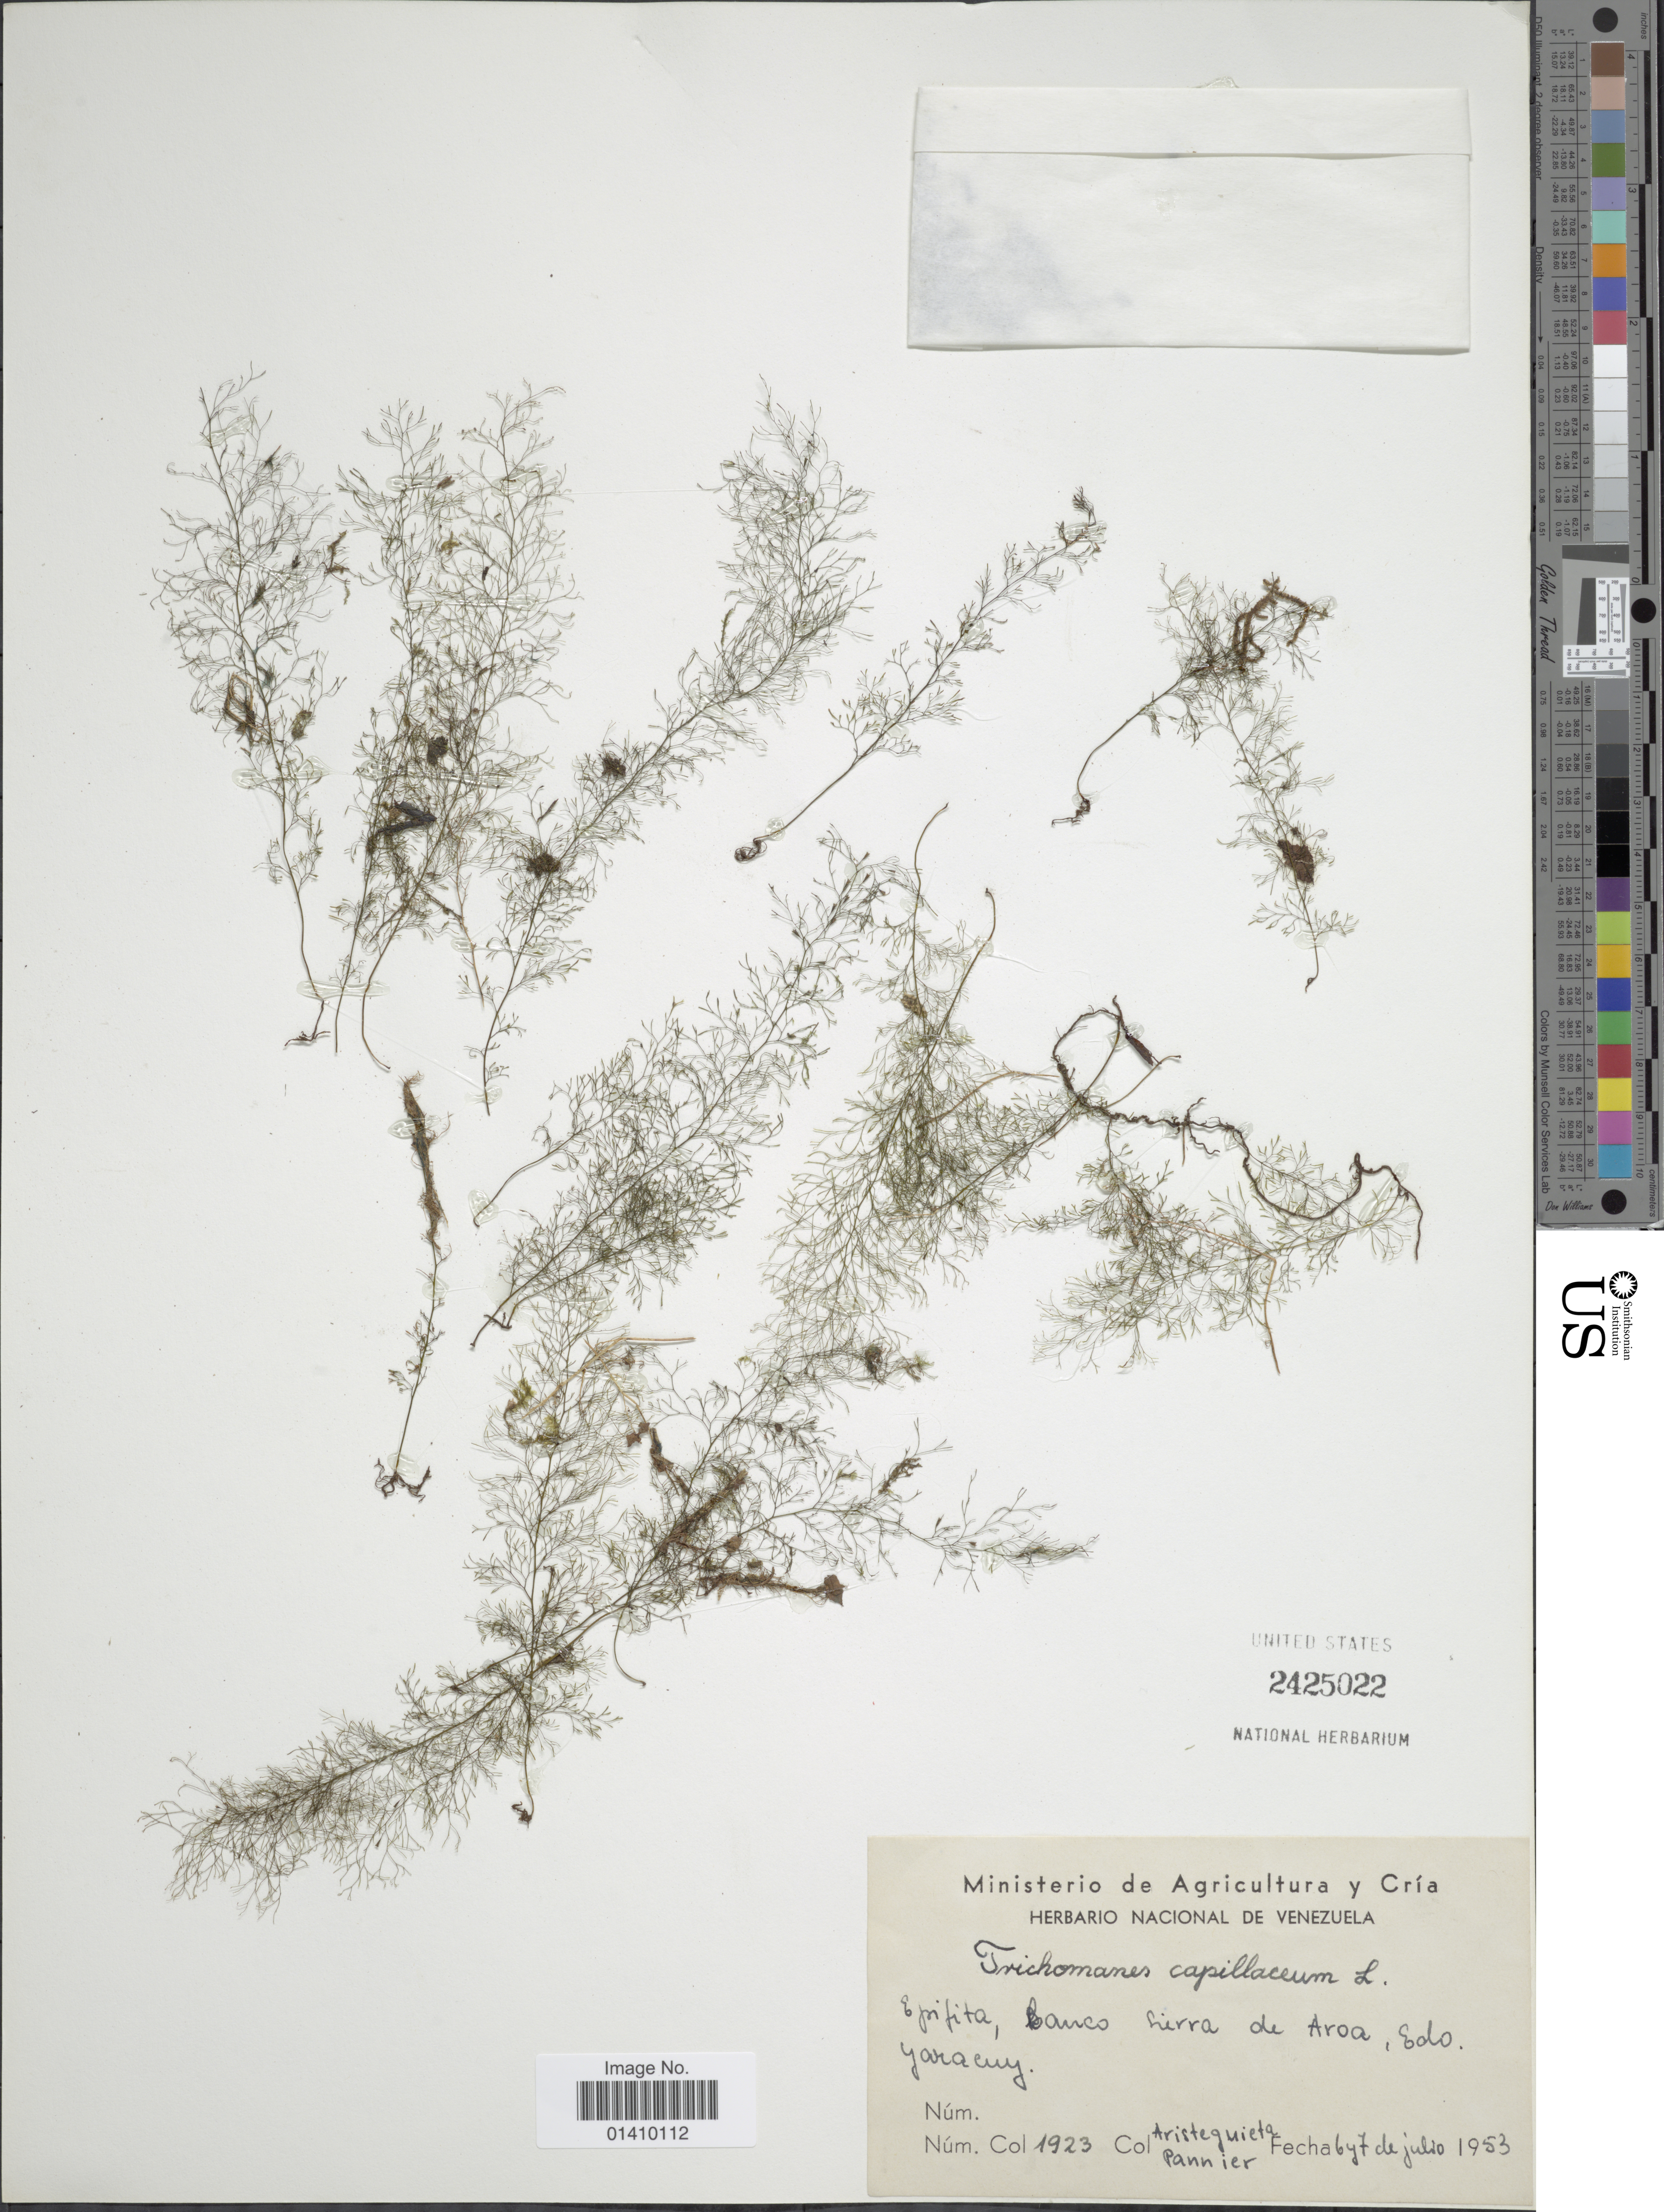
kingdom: Plantae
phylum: Tracheophyta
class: Polypodiopsida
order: Hymenophyllales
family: Hymenophyllaceae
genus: Polyphlebium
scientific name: Polyphlebium capillaceum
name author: (L.) Ebihara & Dubuisson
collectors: -. Aristeguieta & F. Pannier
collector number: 1923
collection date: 1953-07-06/1953-07-07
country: Venezuela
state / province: Yaracuy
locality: Banco lirra de Aroa Edo. Yaracuy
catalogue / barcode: US 2425022